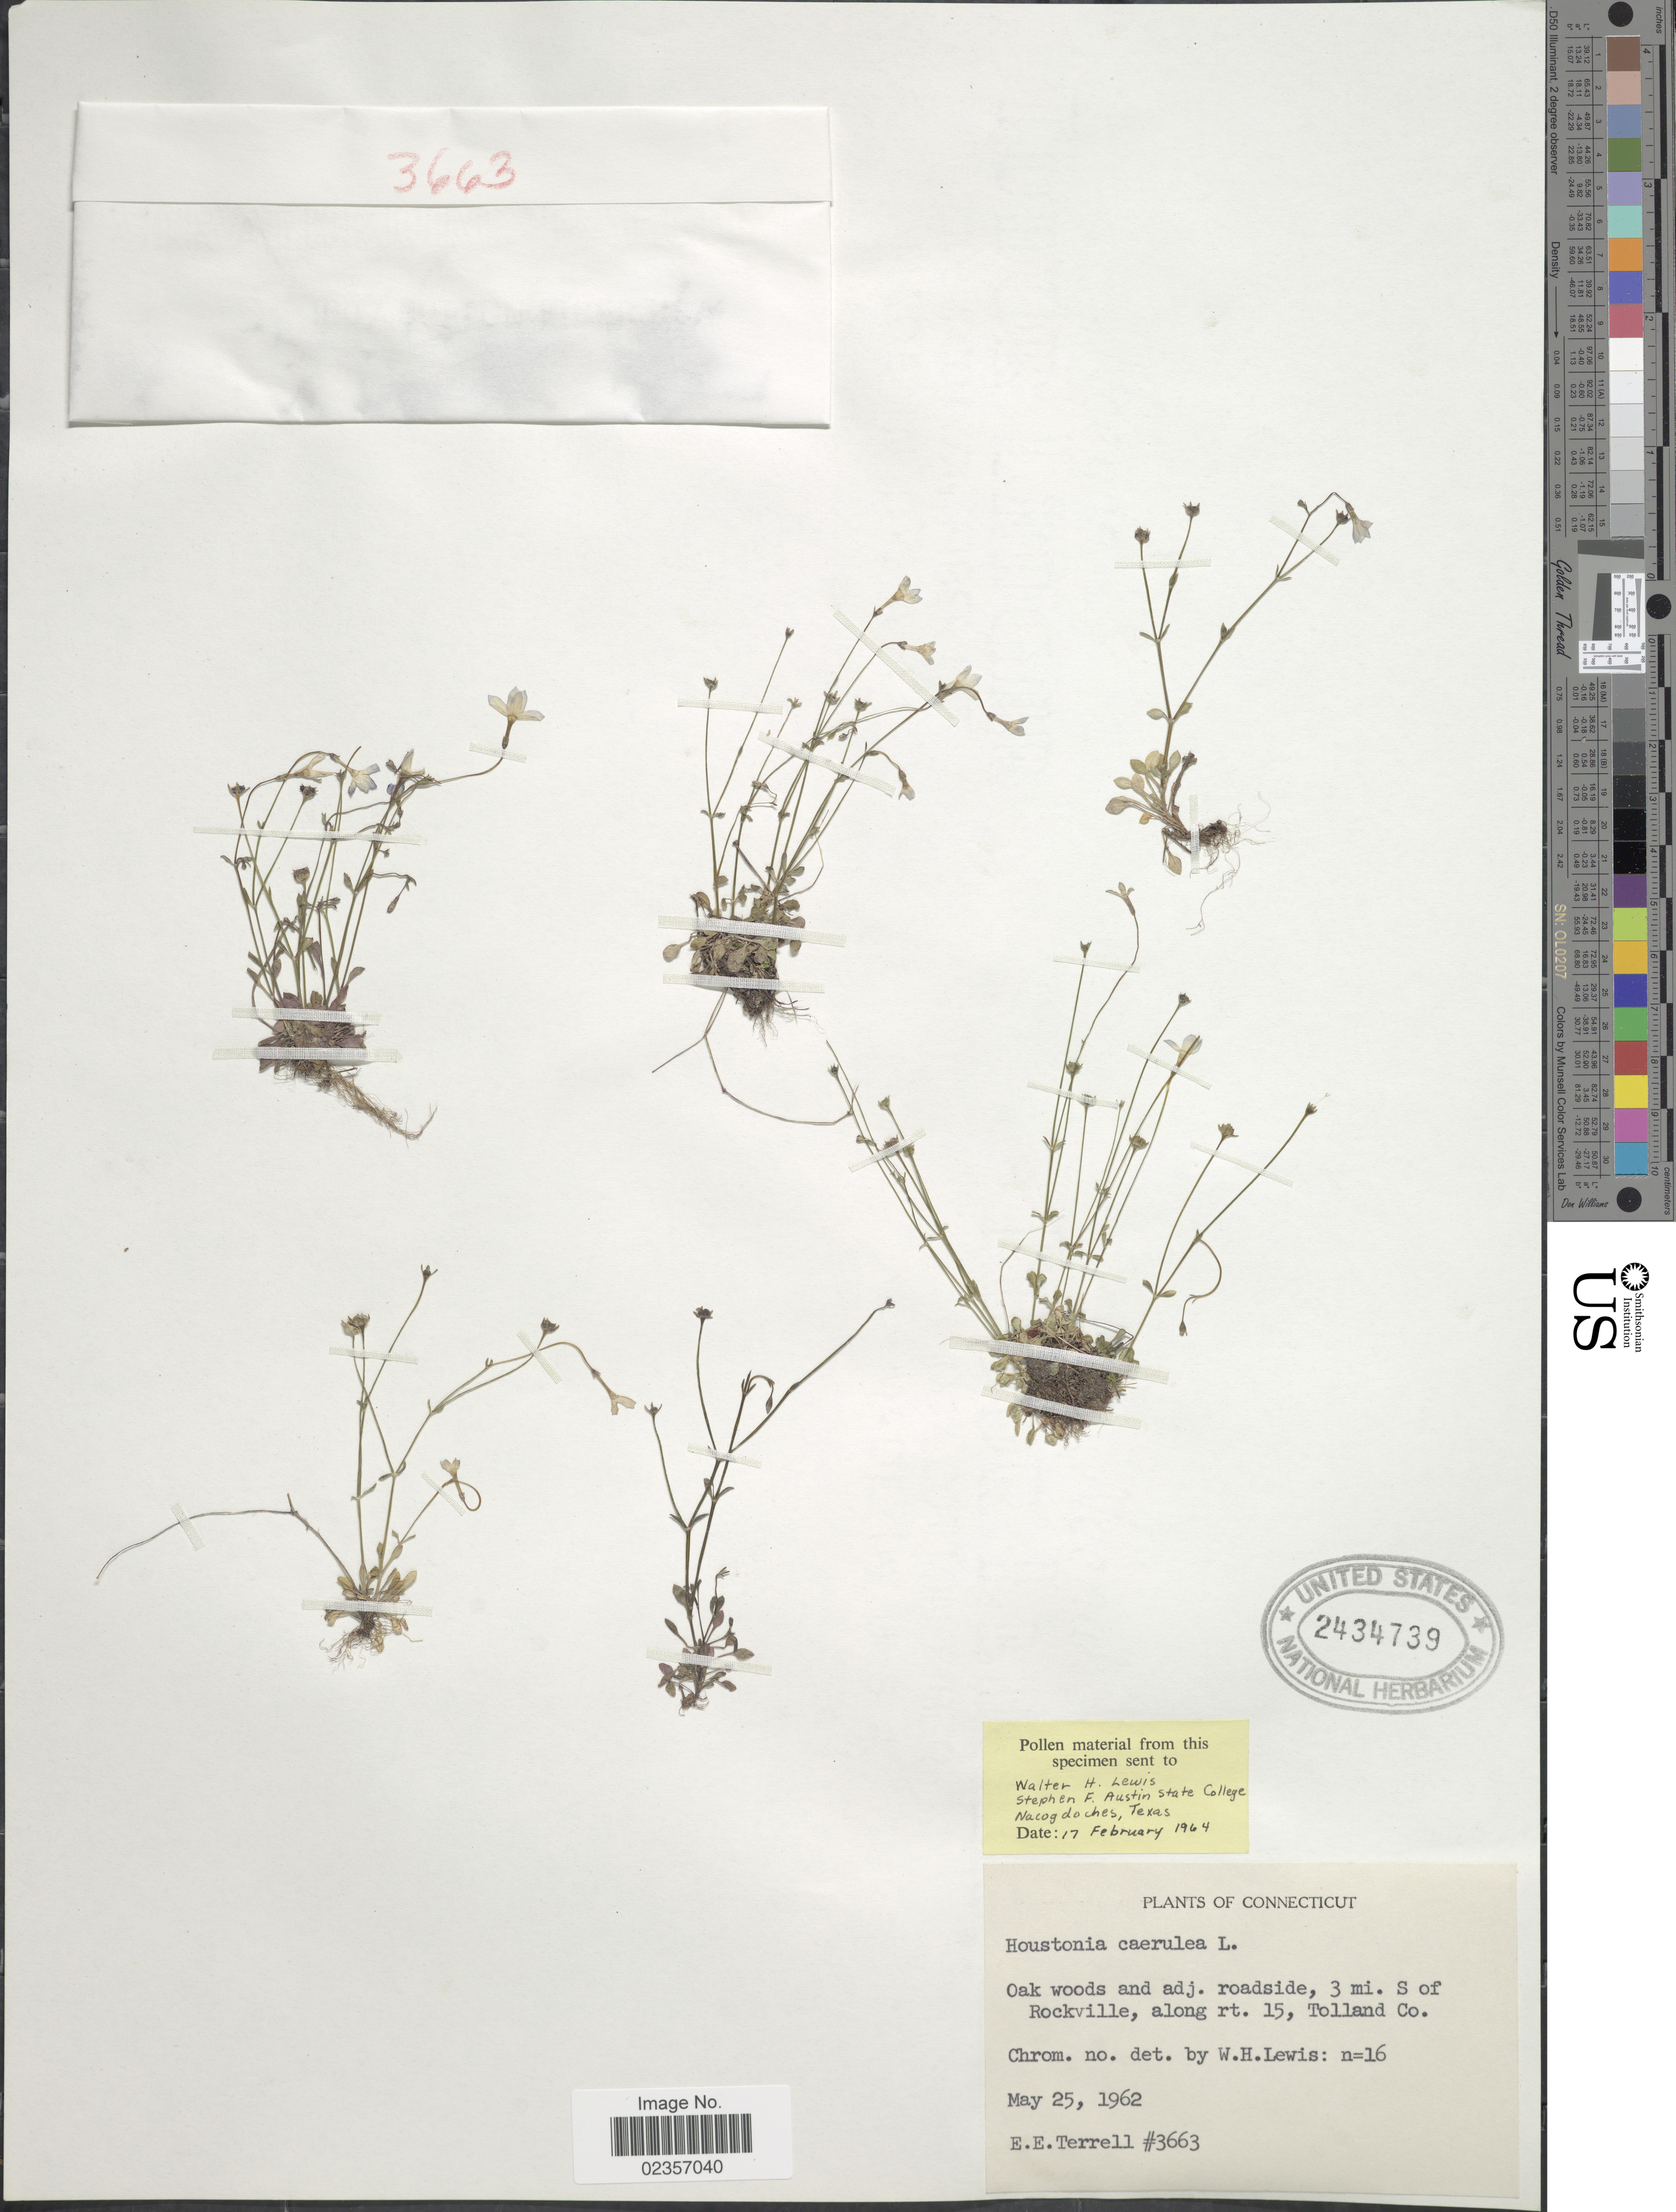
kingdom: Plantae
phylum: Tracheophyta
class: Magnoliopsida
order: Gentianales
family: Rubiaceae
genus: Houstonia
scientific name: Houstonia caerulea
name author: L.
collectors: E. E. Terrell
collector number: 3663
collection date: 1962-05-25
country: United States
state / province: Connecticut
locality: Oakwoods and adj. roadside, 3 mi S of Rockville, along rt. 15, Tolland Co.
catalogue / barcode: US 2434739